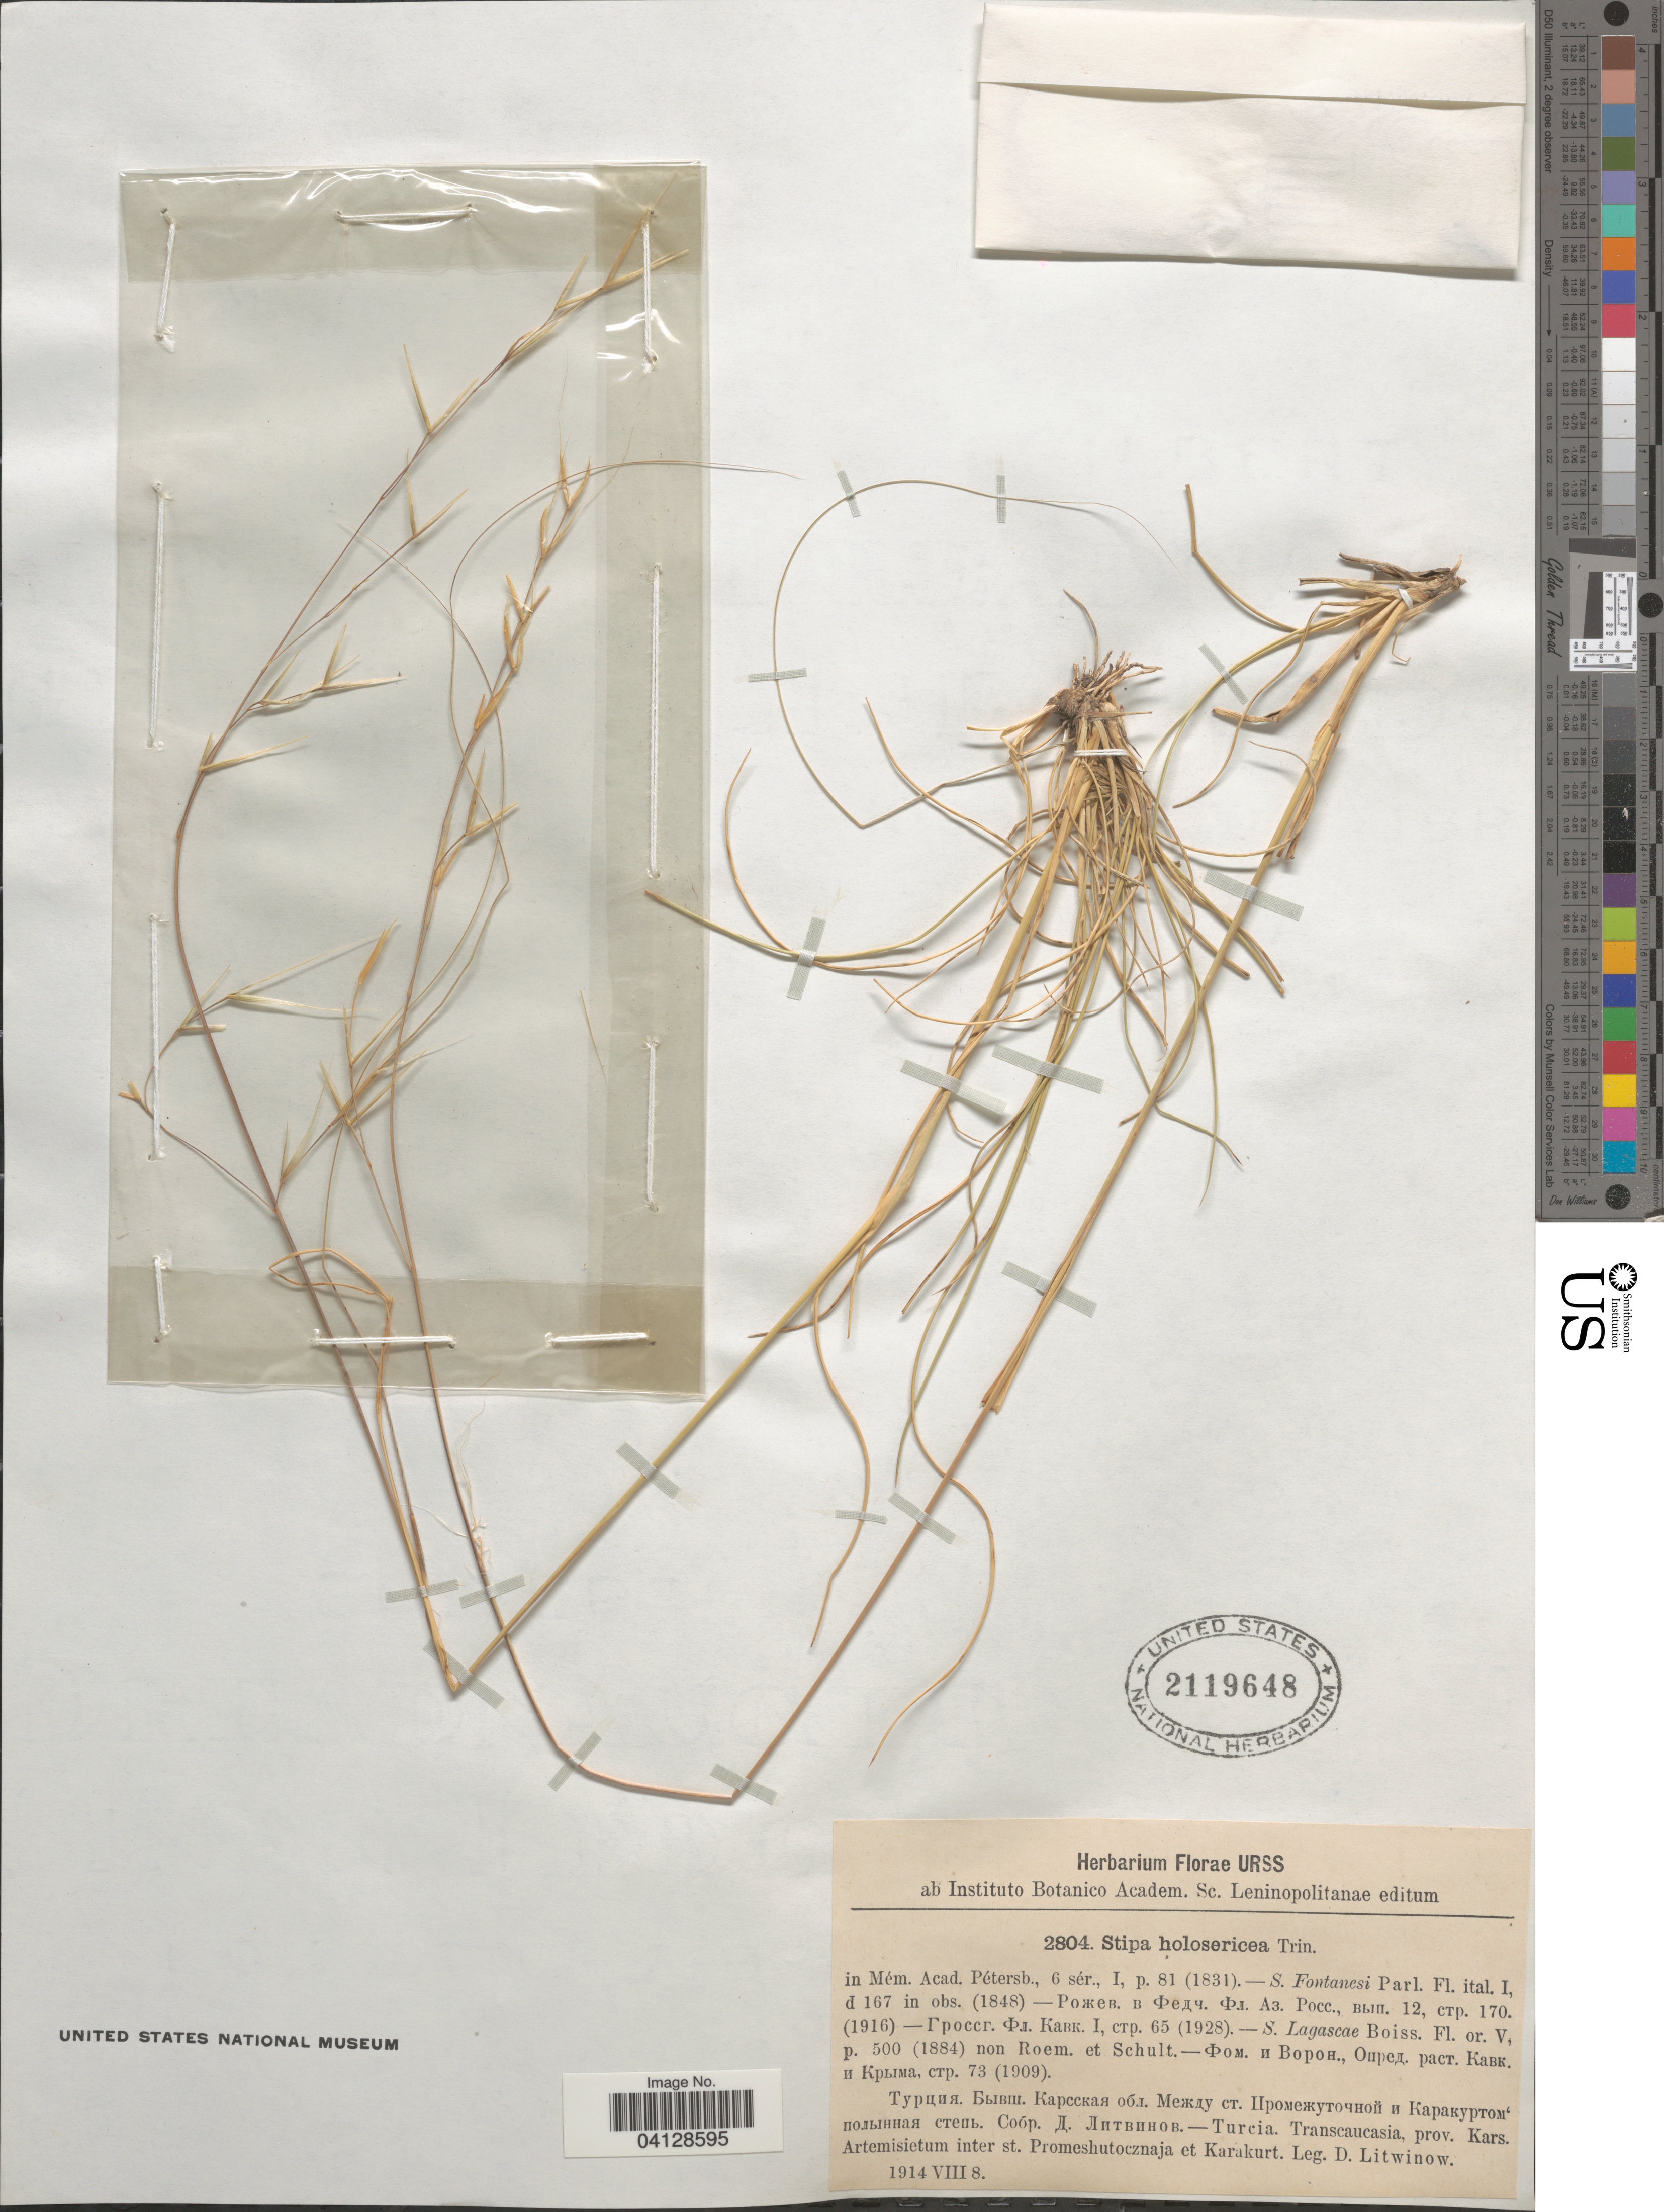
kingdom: Plantae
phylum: Tracheophyta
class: Liliopsida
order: Poales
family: Poaceae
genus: Stipa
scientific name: Stipa holosericea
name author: Trin. & Rupr.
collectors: D. Litwinow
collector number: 2804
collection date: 1914-08-08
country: Turkey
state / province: Kars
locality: Turcia. Transcaucasia. Artemisietum inter st. Promeshutocznaja et Karakurt.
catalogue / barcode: US 2119648